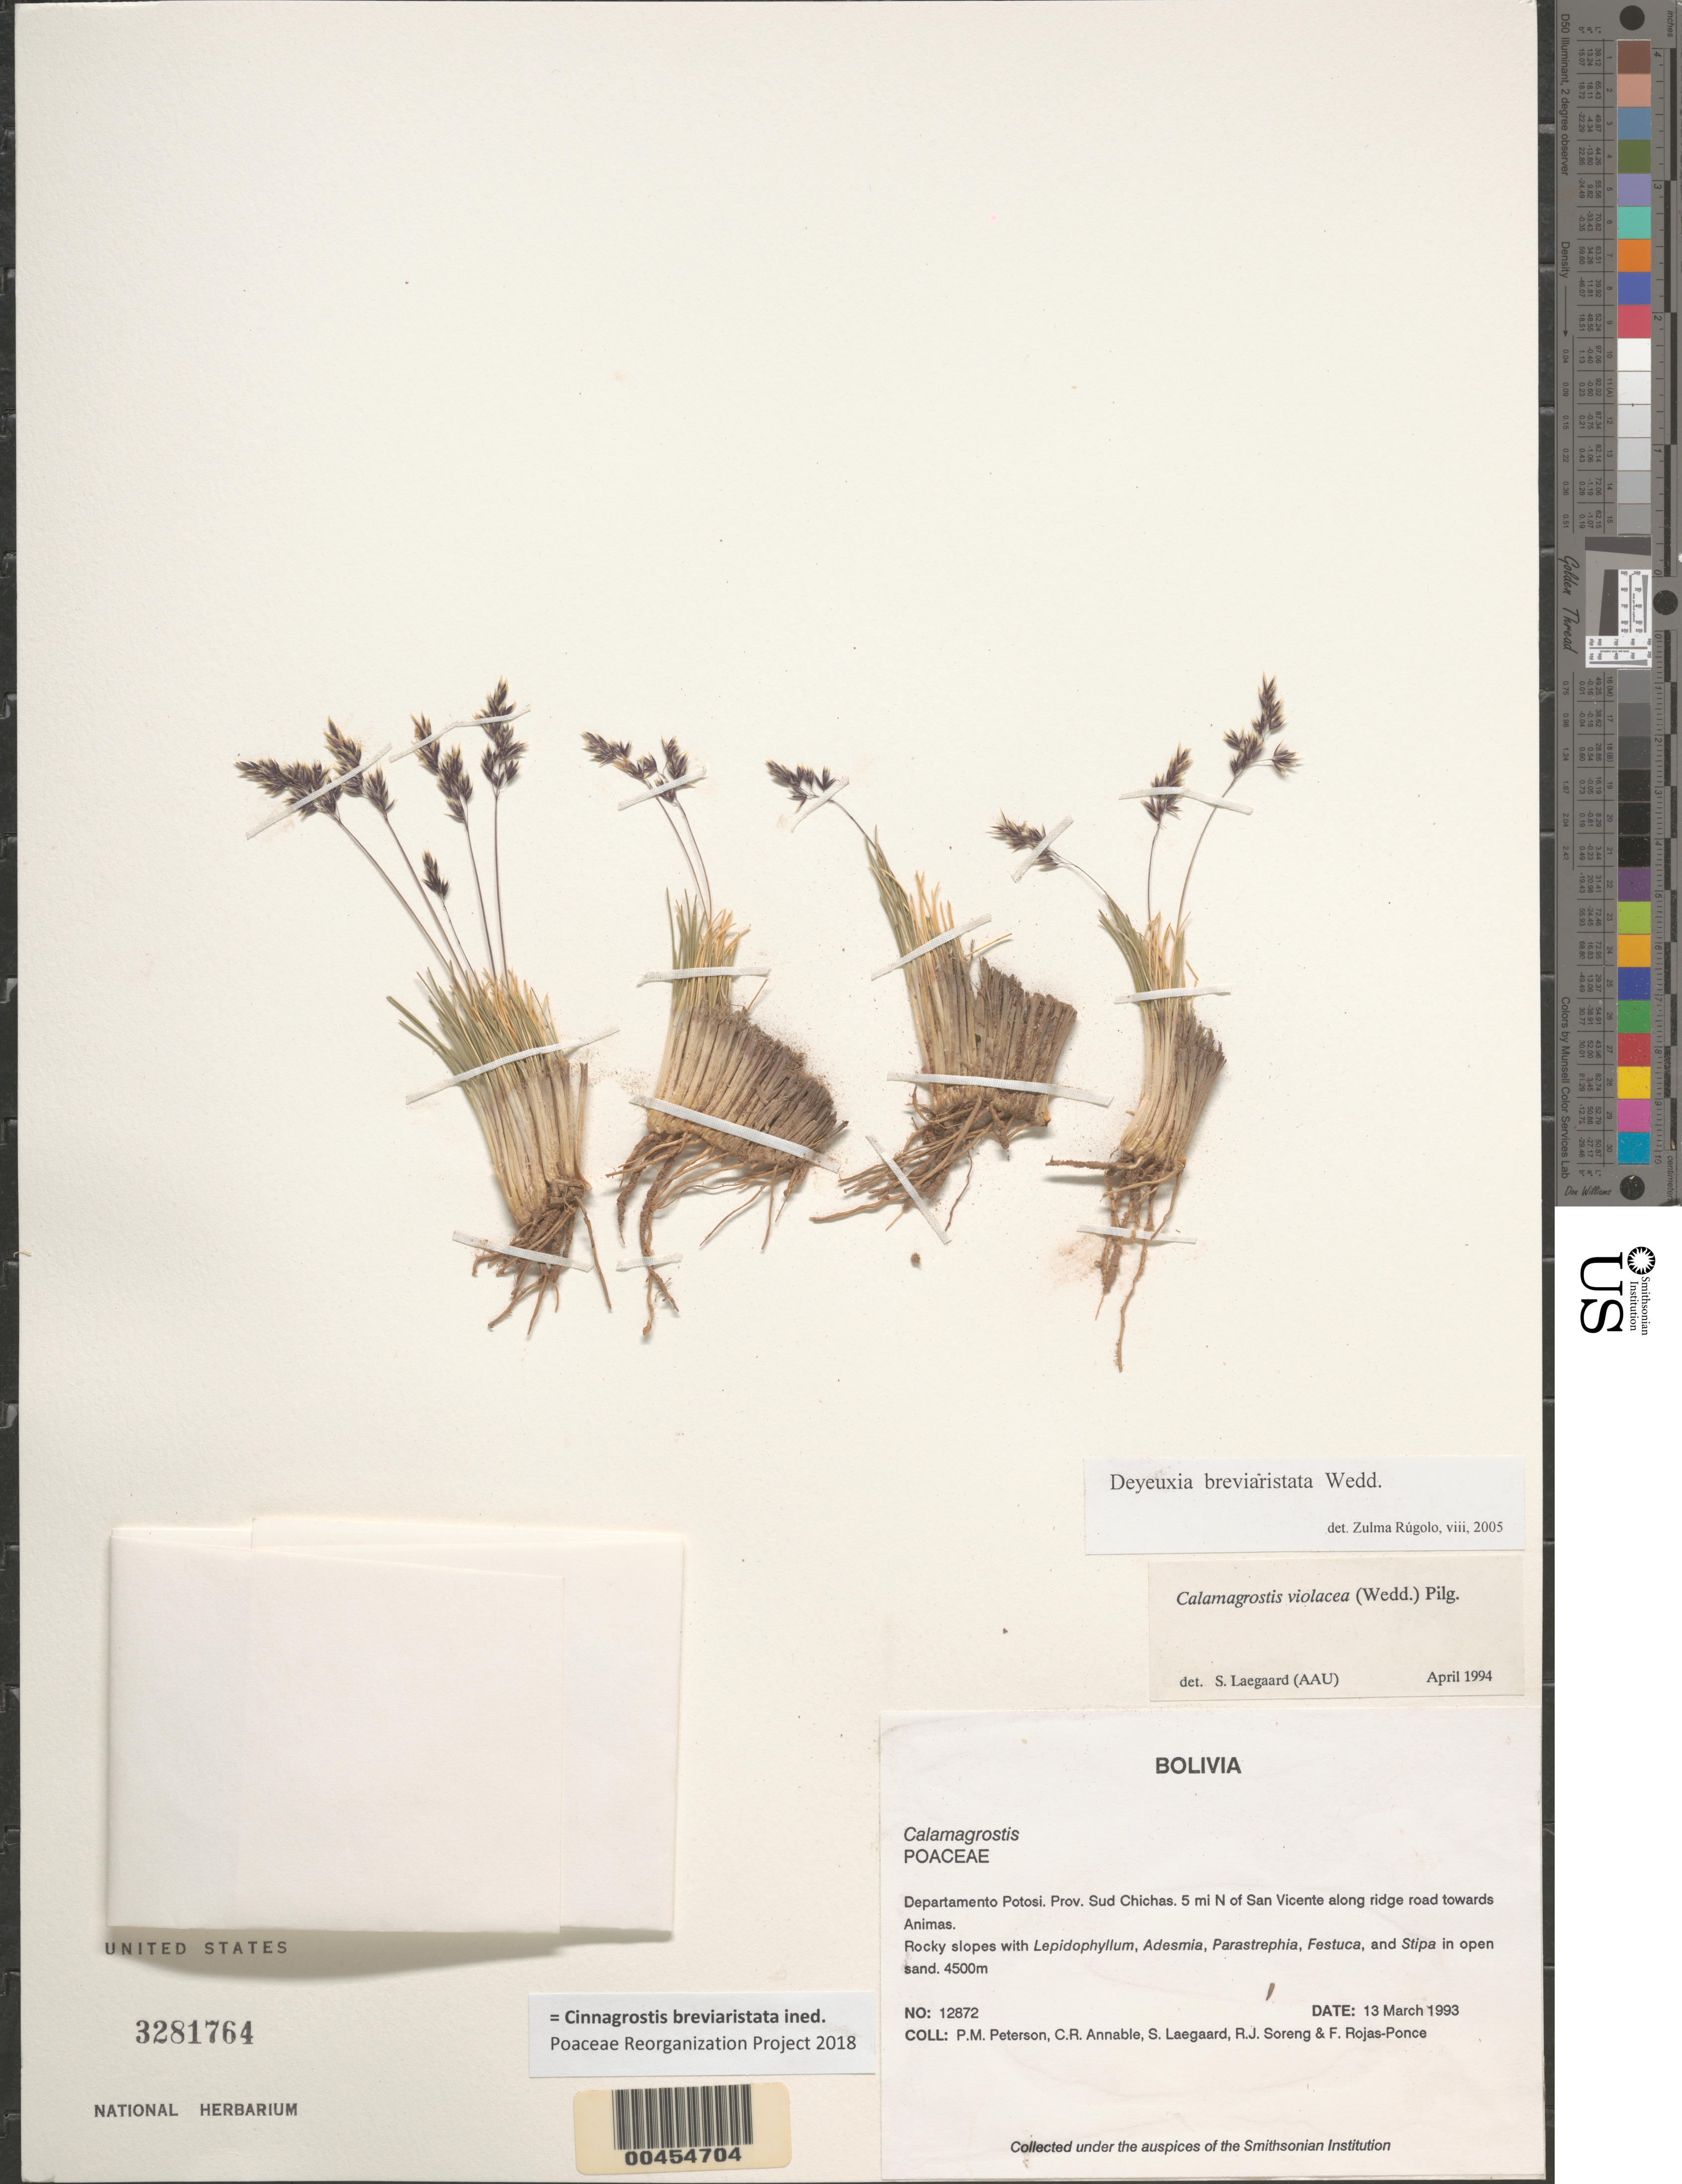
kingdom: Plantae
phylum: Tracheophyta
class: Liliopsida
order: Poales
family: Poaceae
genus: Cinnagrostis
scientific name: Cinnagrostis breviaristata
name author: (Wedd.) P.M. Peterson et al.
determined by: Poaceae Reorganization Project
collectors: P. M. Peterson, C. R. Annable, S. Lægaard, R. J. Soreng & F. Rojas-Ponce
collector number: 12872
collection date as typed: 13 Mar 1993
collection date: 1993-03-13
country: Bolivia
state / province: Potosí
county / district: Sud Chichas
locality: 5 mi N of San Vicente along ridge road towards Animas.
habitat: Rocky slopes with Lepidophyllum, Adesmia, Parastrephia, Festuca, and Stipa in open sand.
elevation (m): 4500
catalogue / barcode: US 3281764